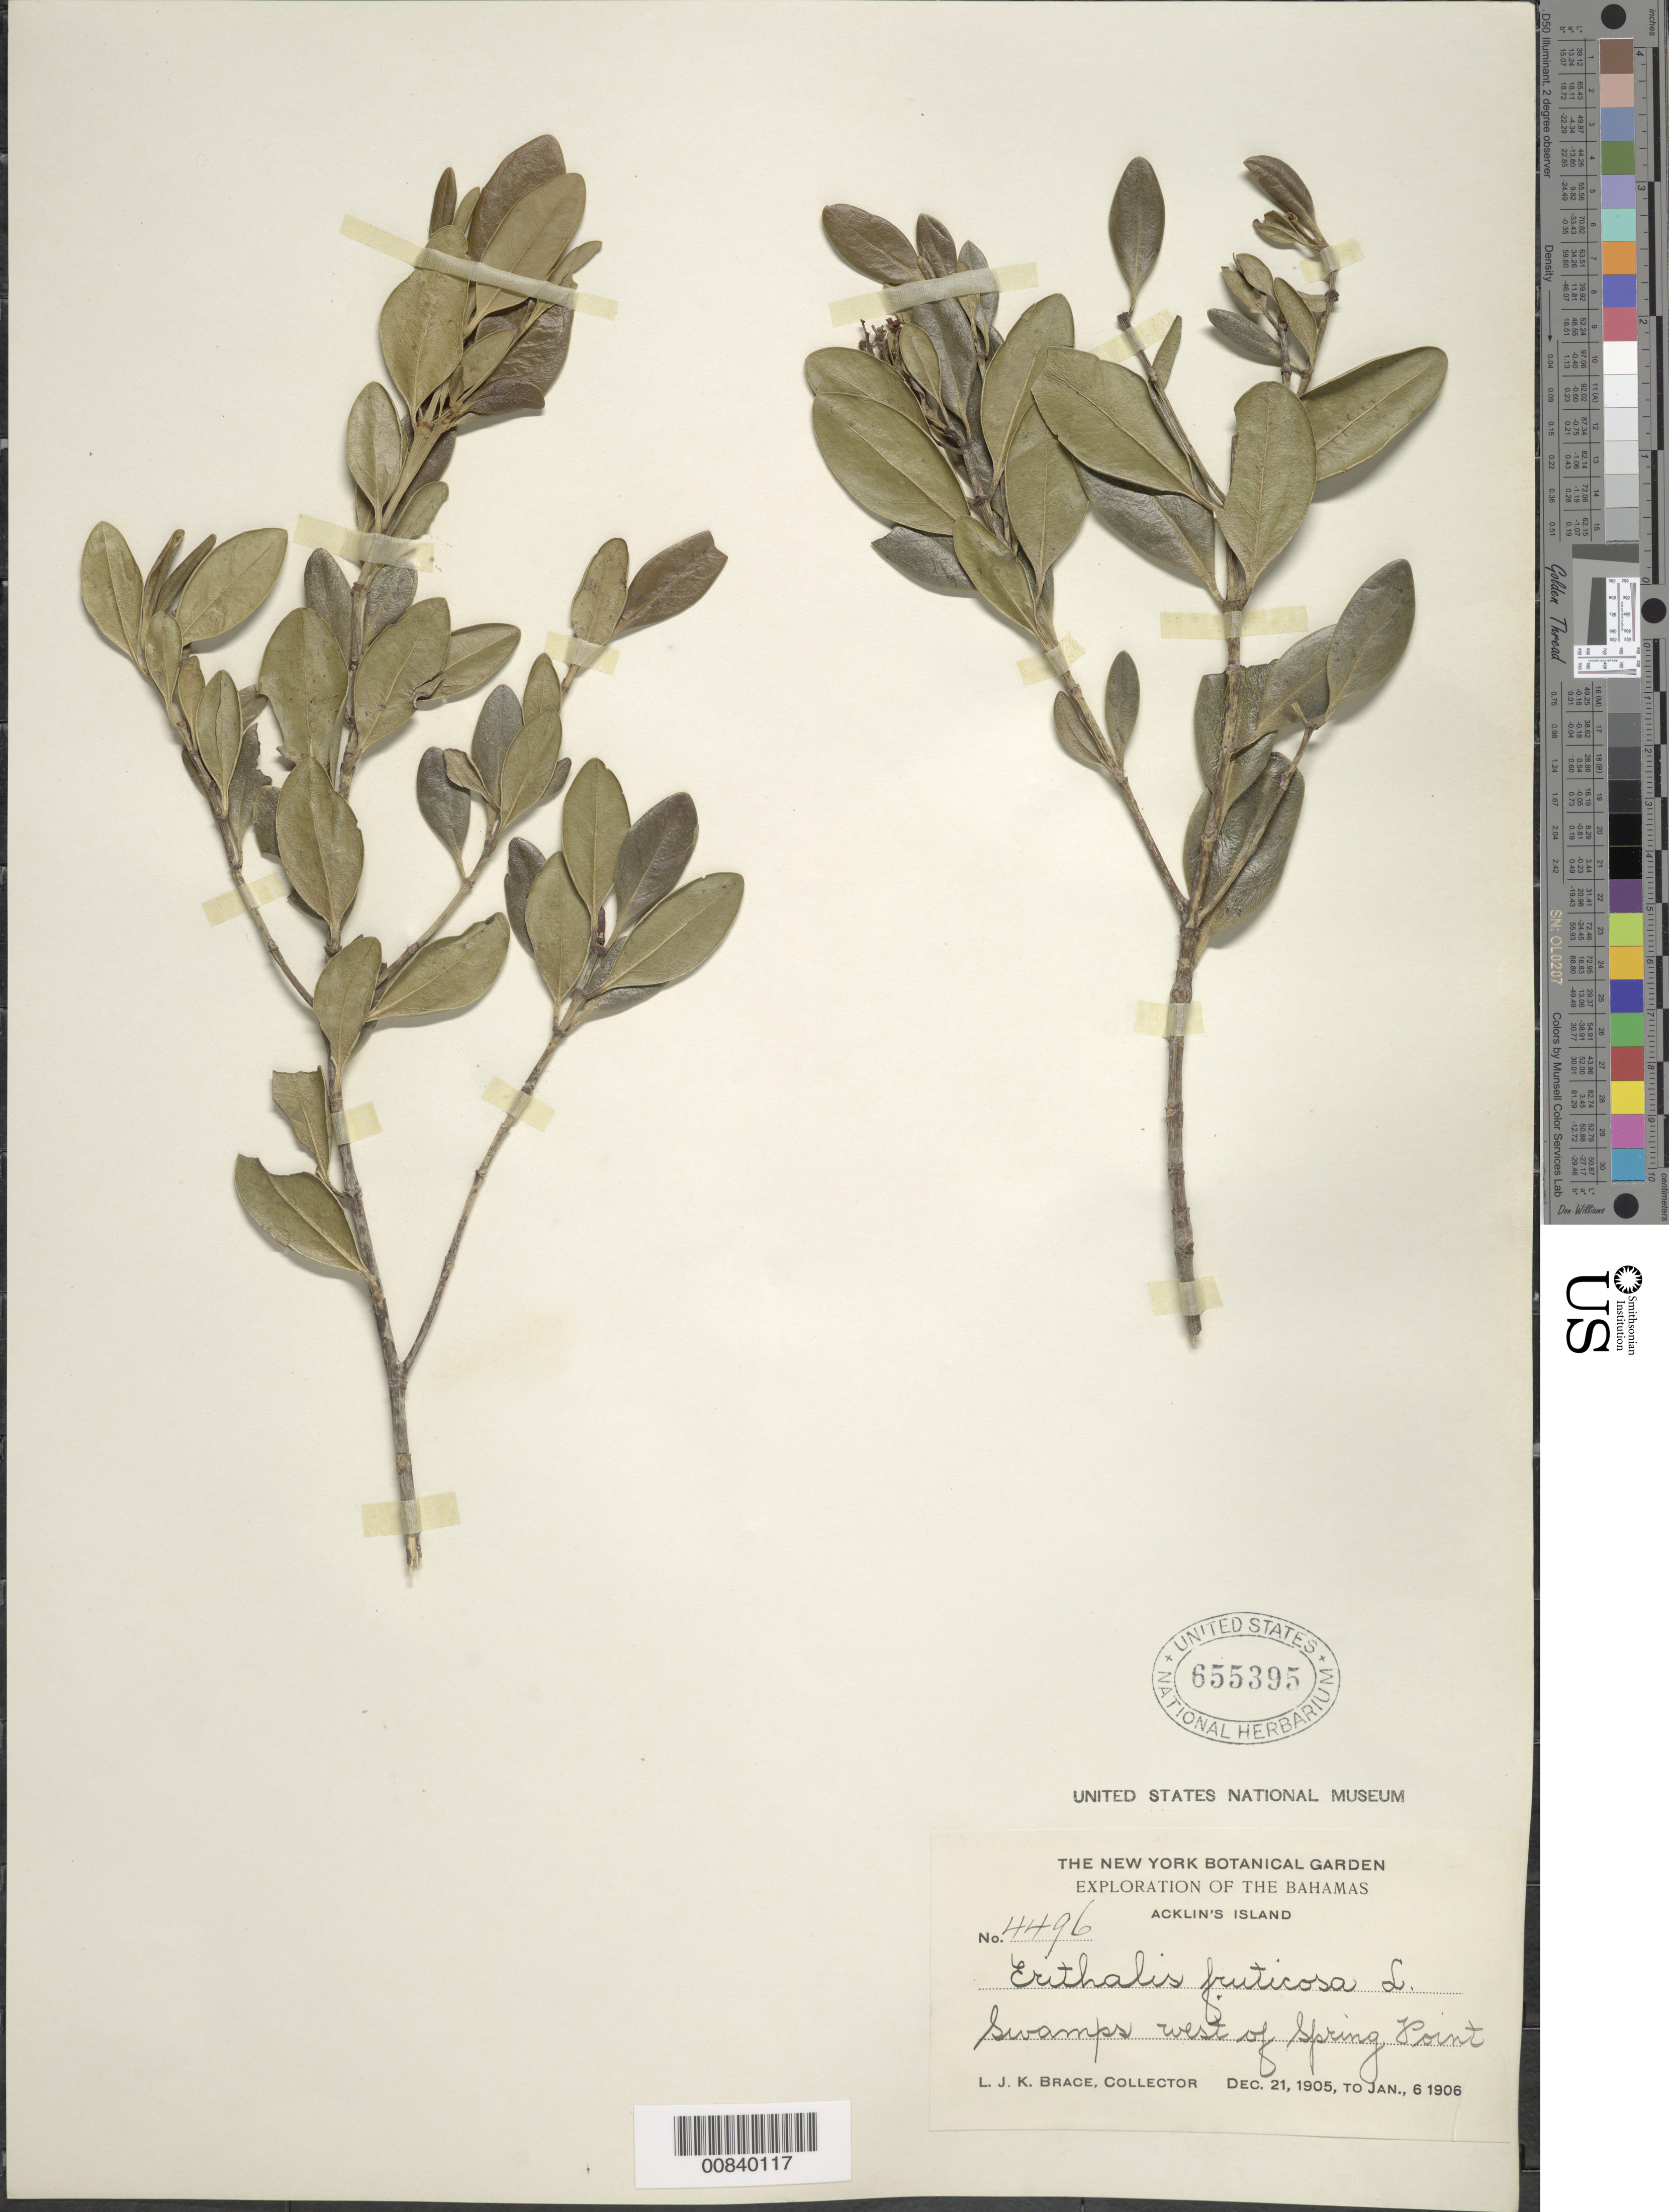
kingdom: Plantae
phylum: Tracheophyta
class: Magnoliopsida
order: Gentianales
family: Rubiaceae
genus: Erithalis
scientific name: Erithalis fruticosa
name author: L.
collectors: L. J. K. Brace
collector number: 4496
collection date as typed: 21 Dec 1905 to 06 Jan 1906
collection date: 1905-12-21/1906-01-06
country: Bahamas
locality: Acklin's Island. West of Spring Point.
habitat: Swamps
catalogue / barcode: US 655395